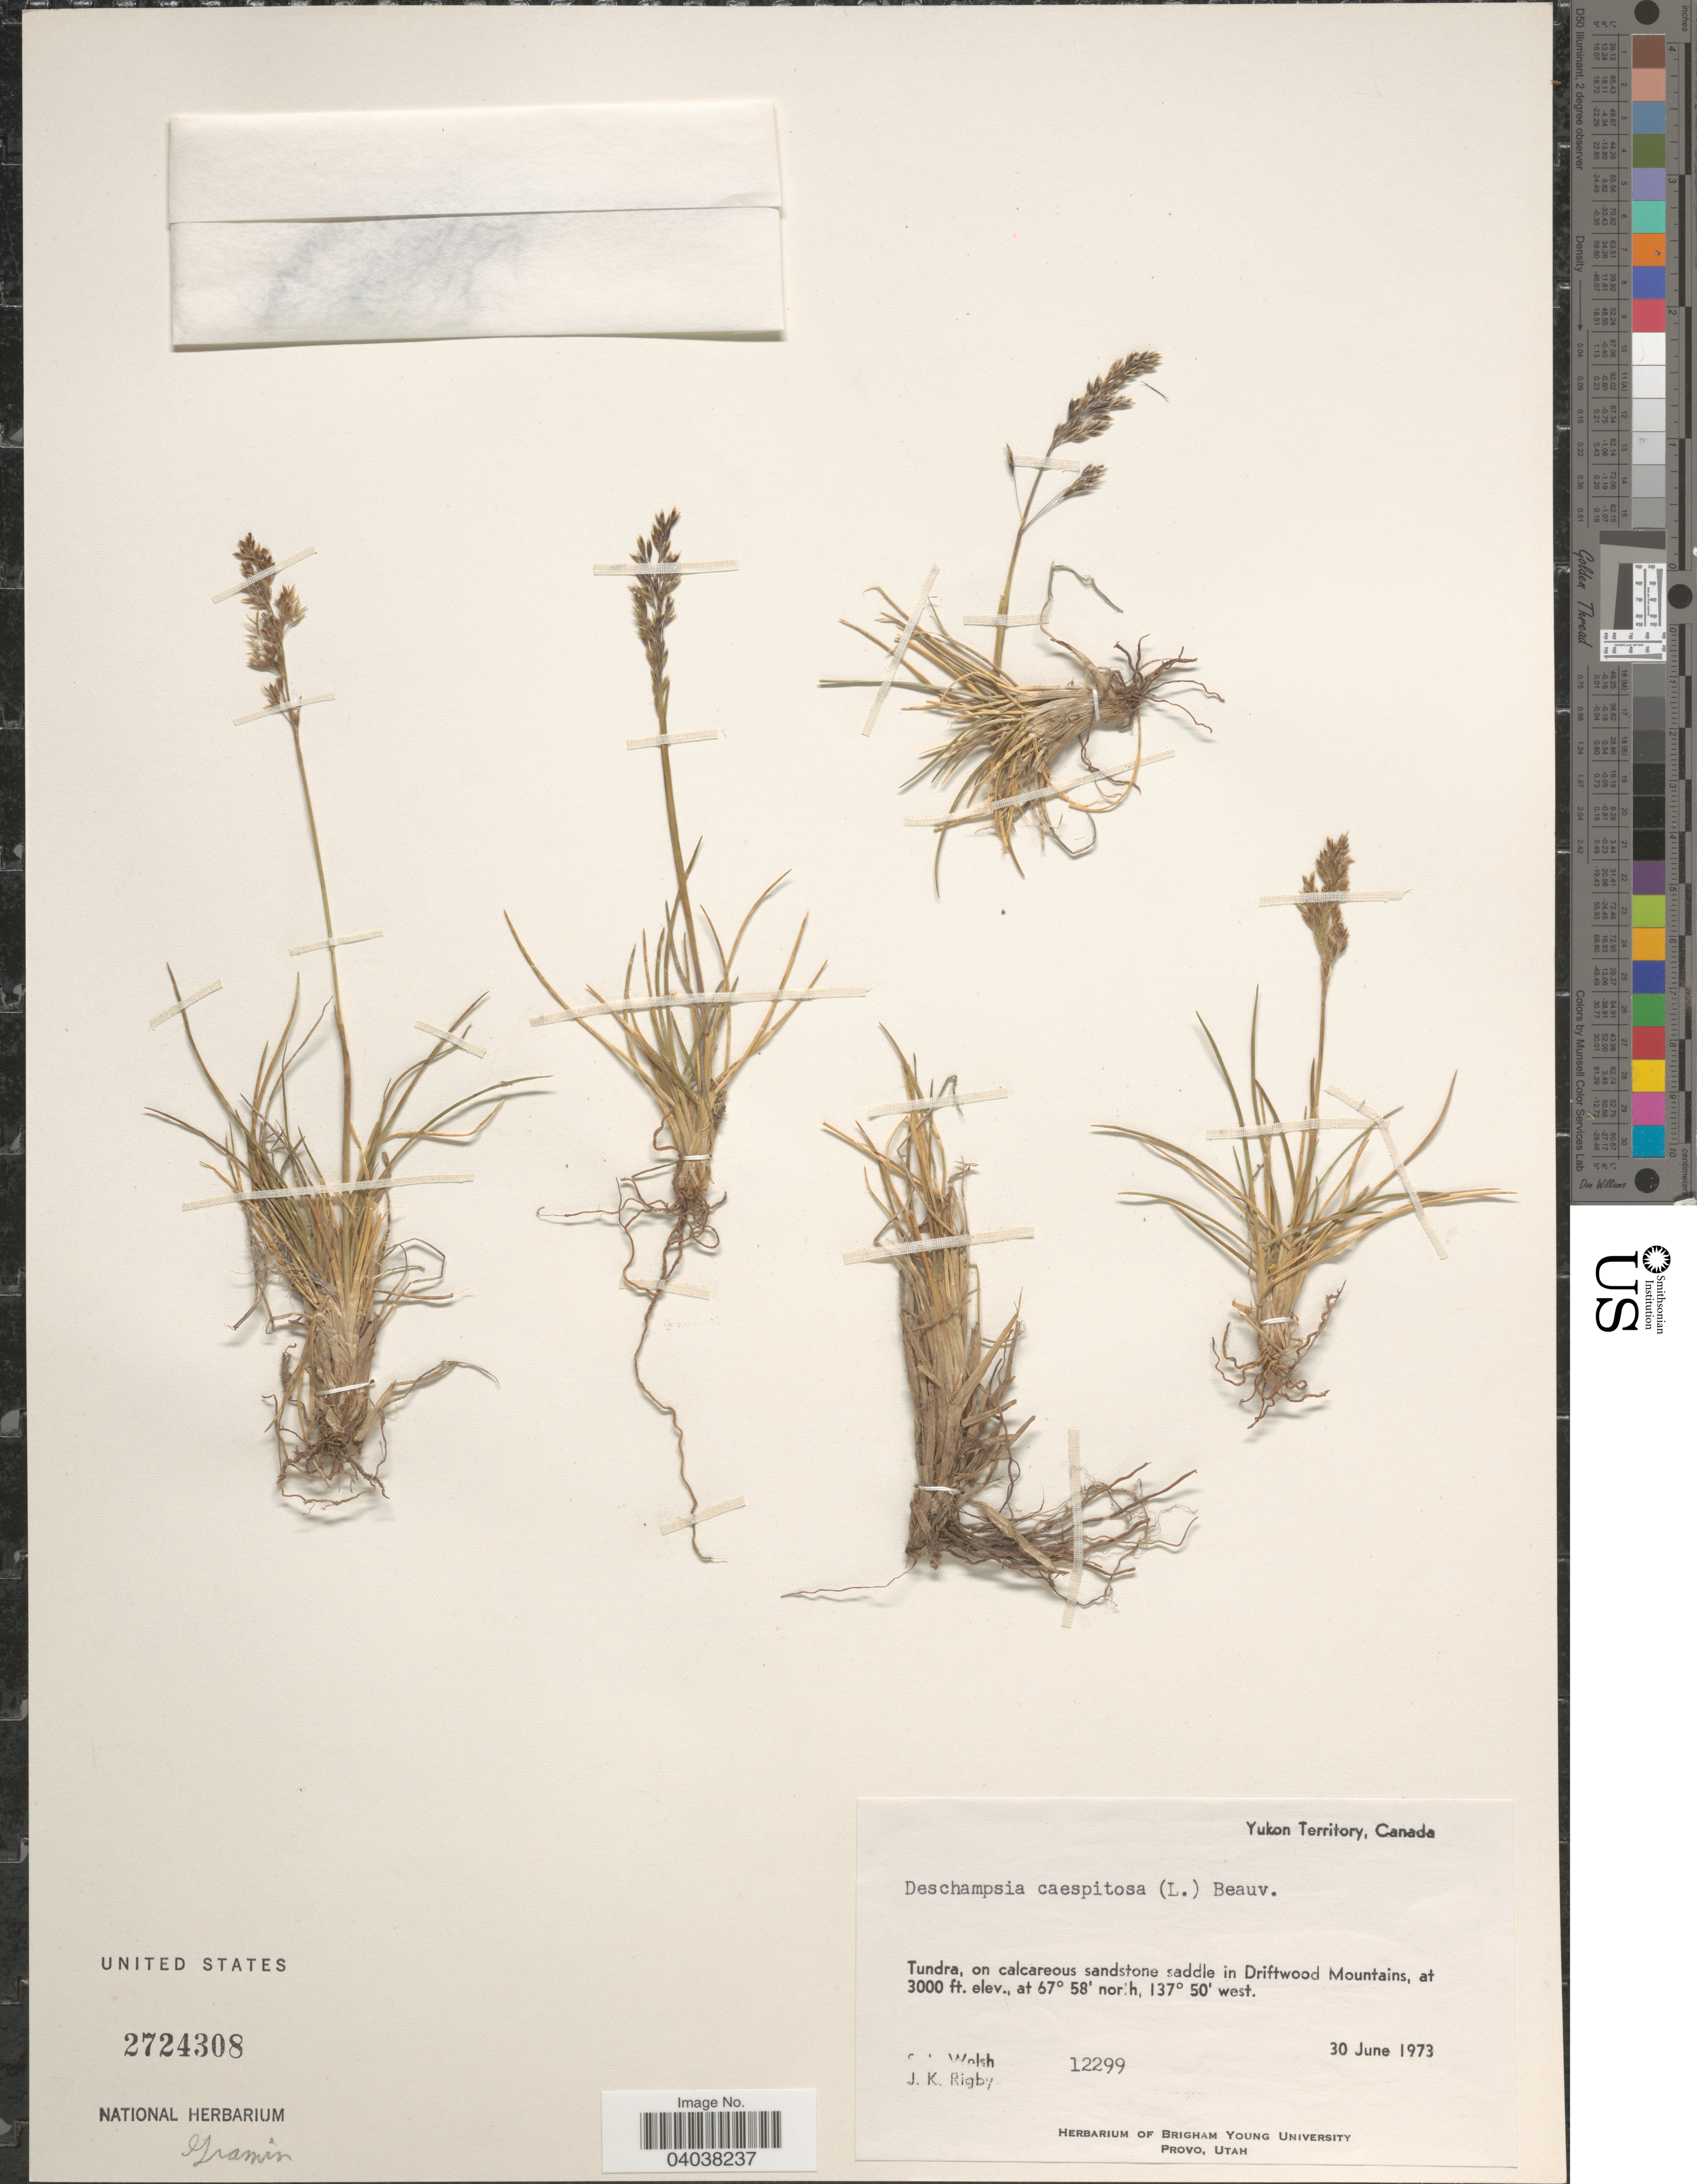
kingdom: Plantae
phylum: Tracheophyta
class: Liliopsida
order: Poales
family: Poaceae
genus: Deschampsia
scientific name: Deschampsia cespitosa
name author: (L.) P. Beauv.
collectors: S. Welsh & J. Rigby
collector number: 12299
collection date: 1973-06-30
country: Canada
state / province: Yukon Territory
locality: In Driftwood Mountains.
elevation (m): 914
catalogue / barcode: US 2724308